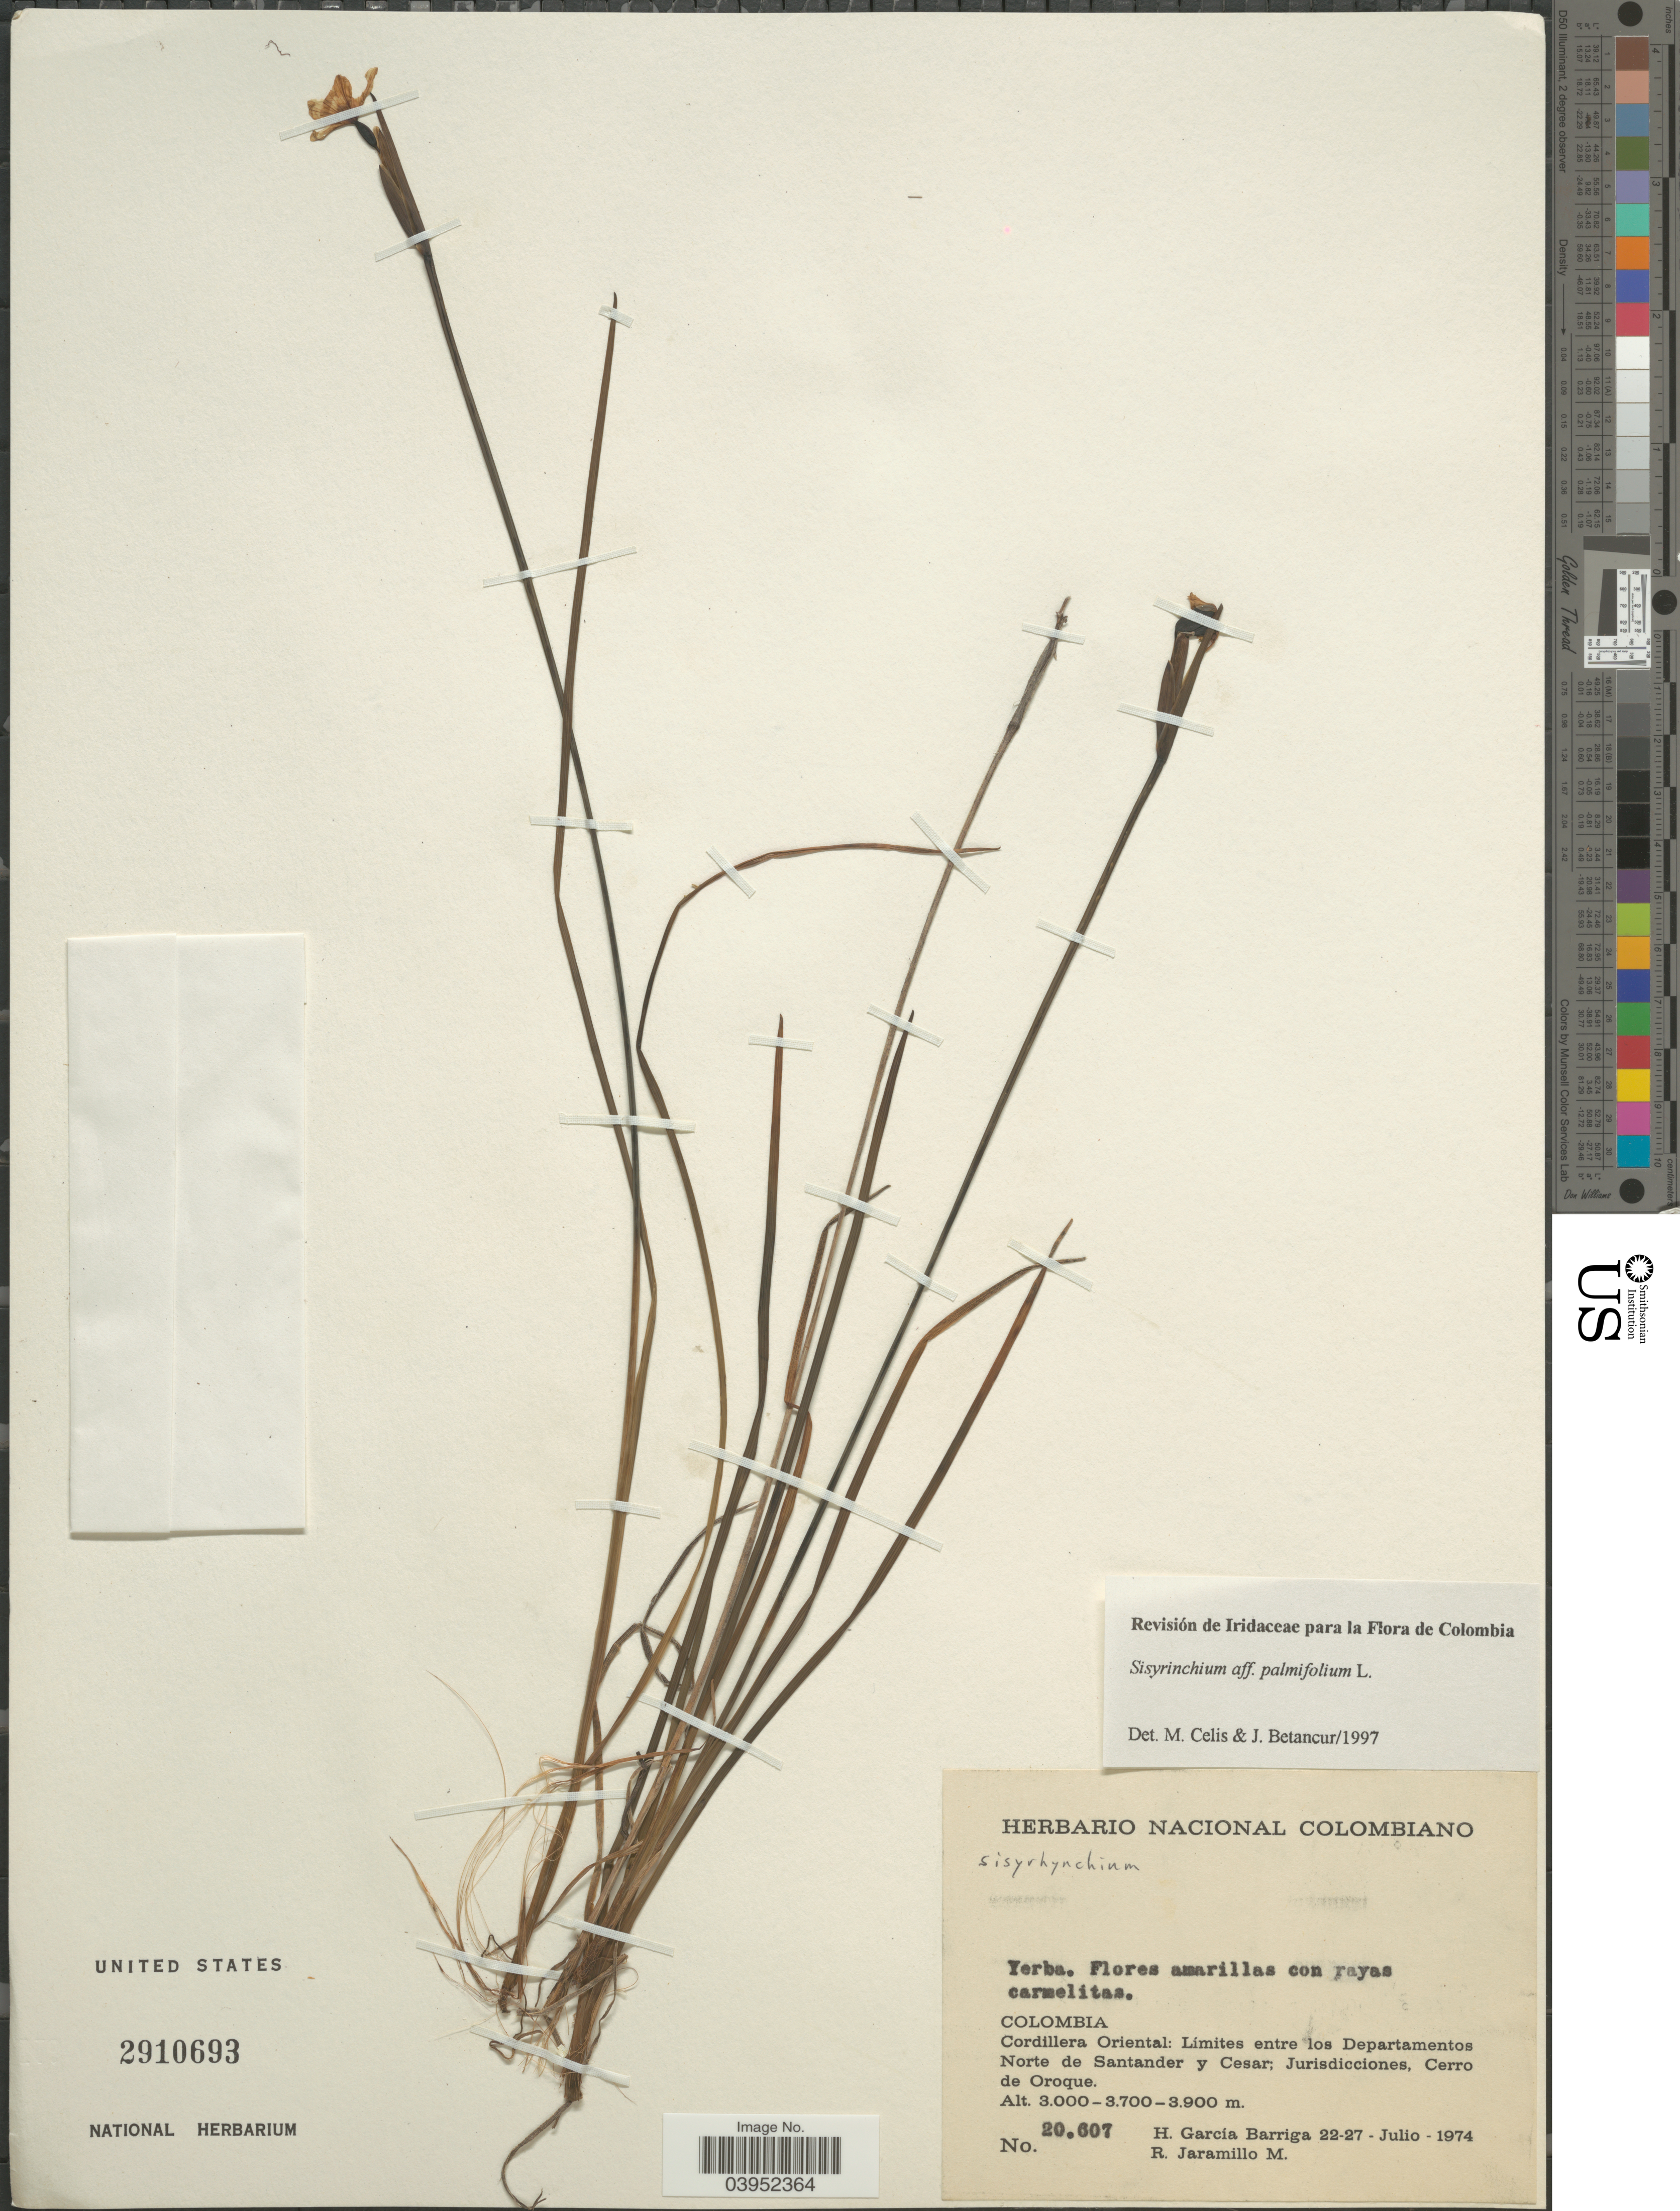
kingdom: Plantae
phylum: Tracheophyta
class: Liliopsida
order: Asparagales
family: Iridaceae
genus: Sisyrinchium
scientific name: Sisyrinchium palmifolium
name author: L.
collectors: H. García Barriga & R. Jaramillo M.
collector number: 20607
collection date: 1974-07-22/1974-07-27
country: Colombia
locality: Cordillera Oriental: Límites entre los Departamentos Norte de Santander y Cesar; Jurisdicciones, Cerro de Oroque.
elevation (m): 3000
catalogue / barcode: US 2910693